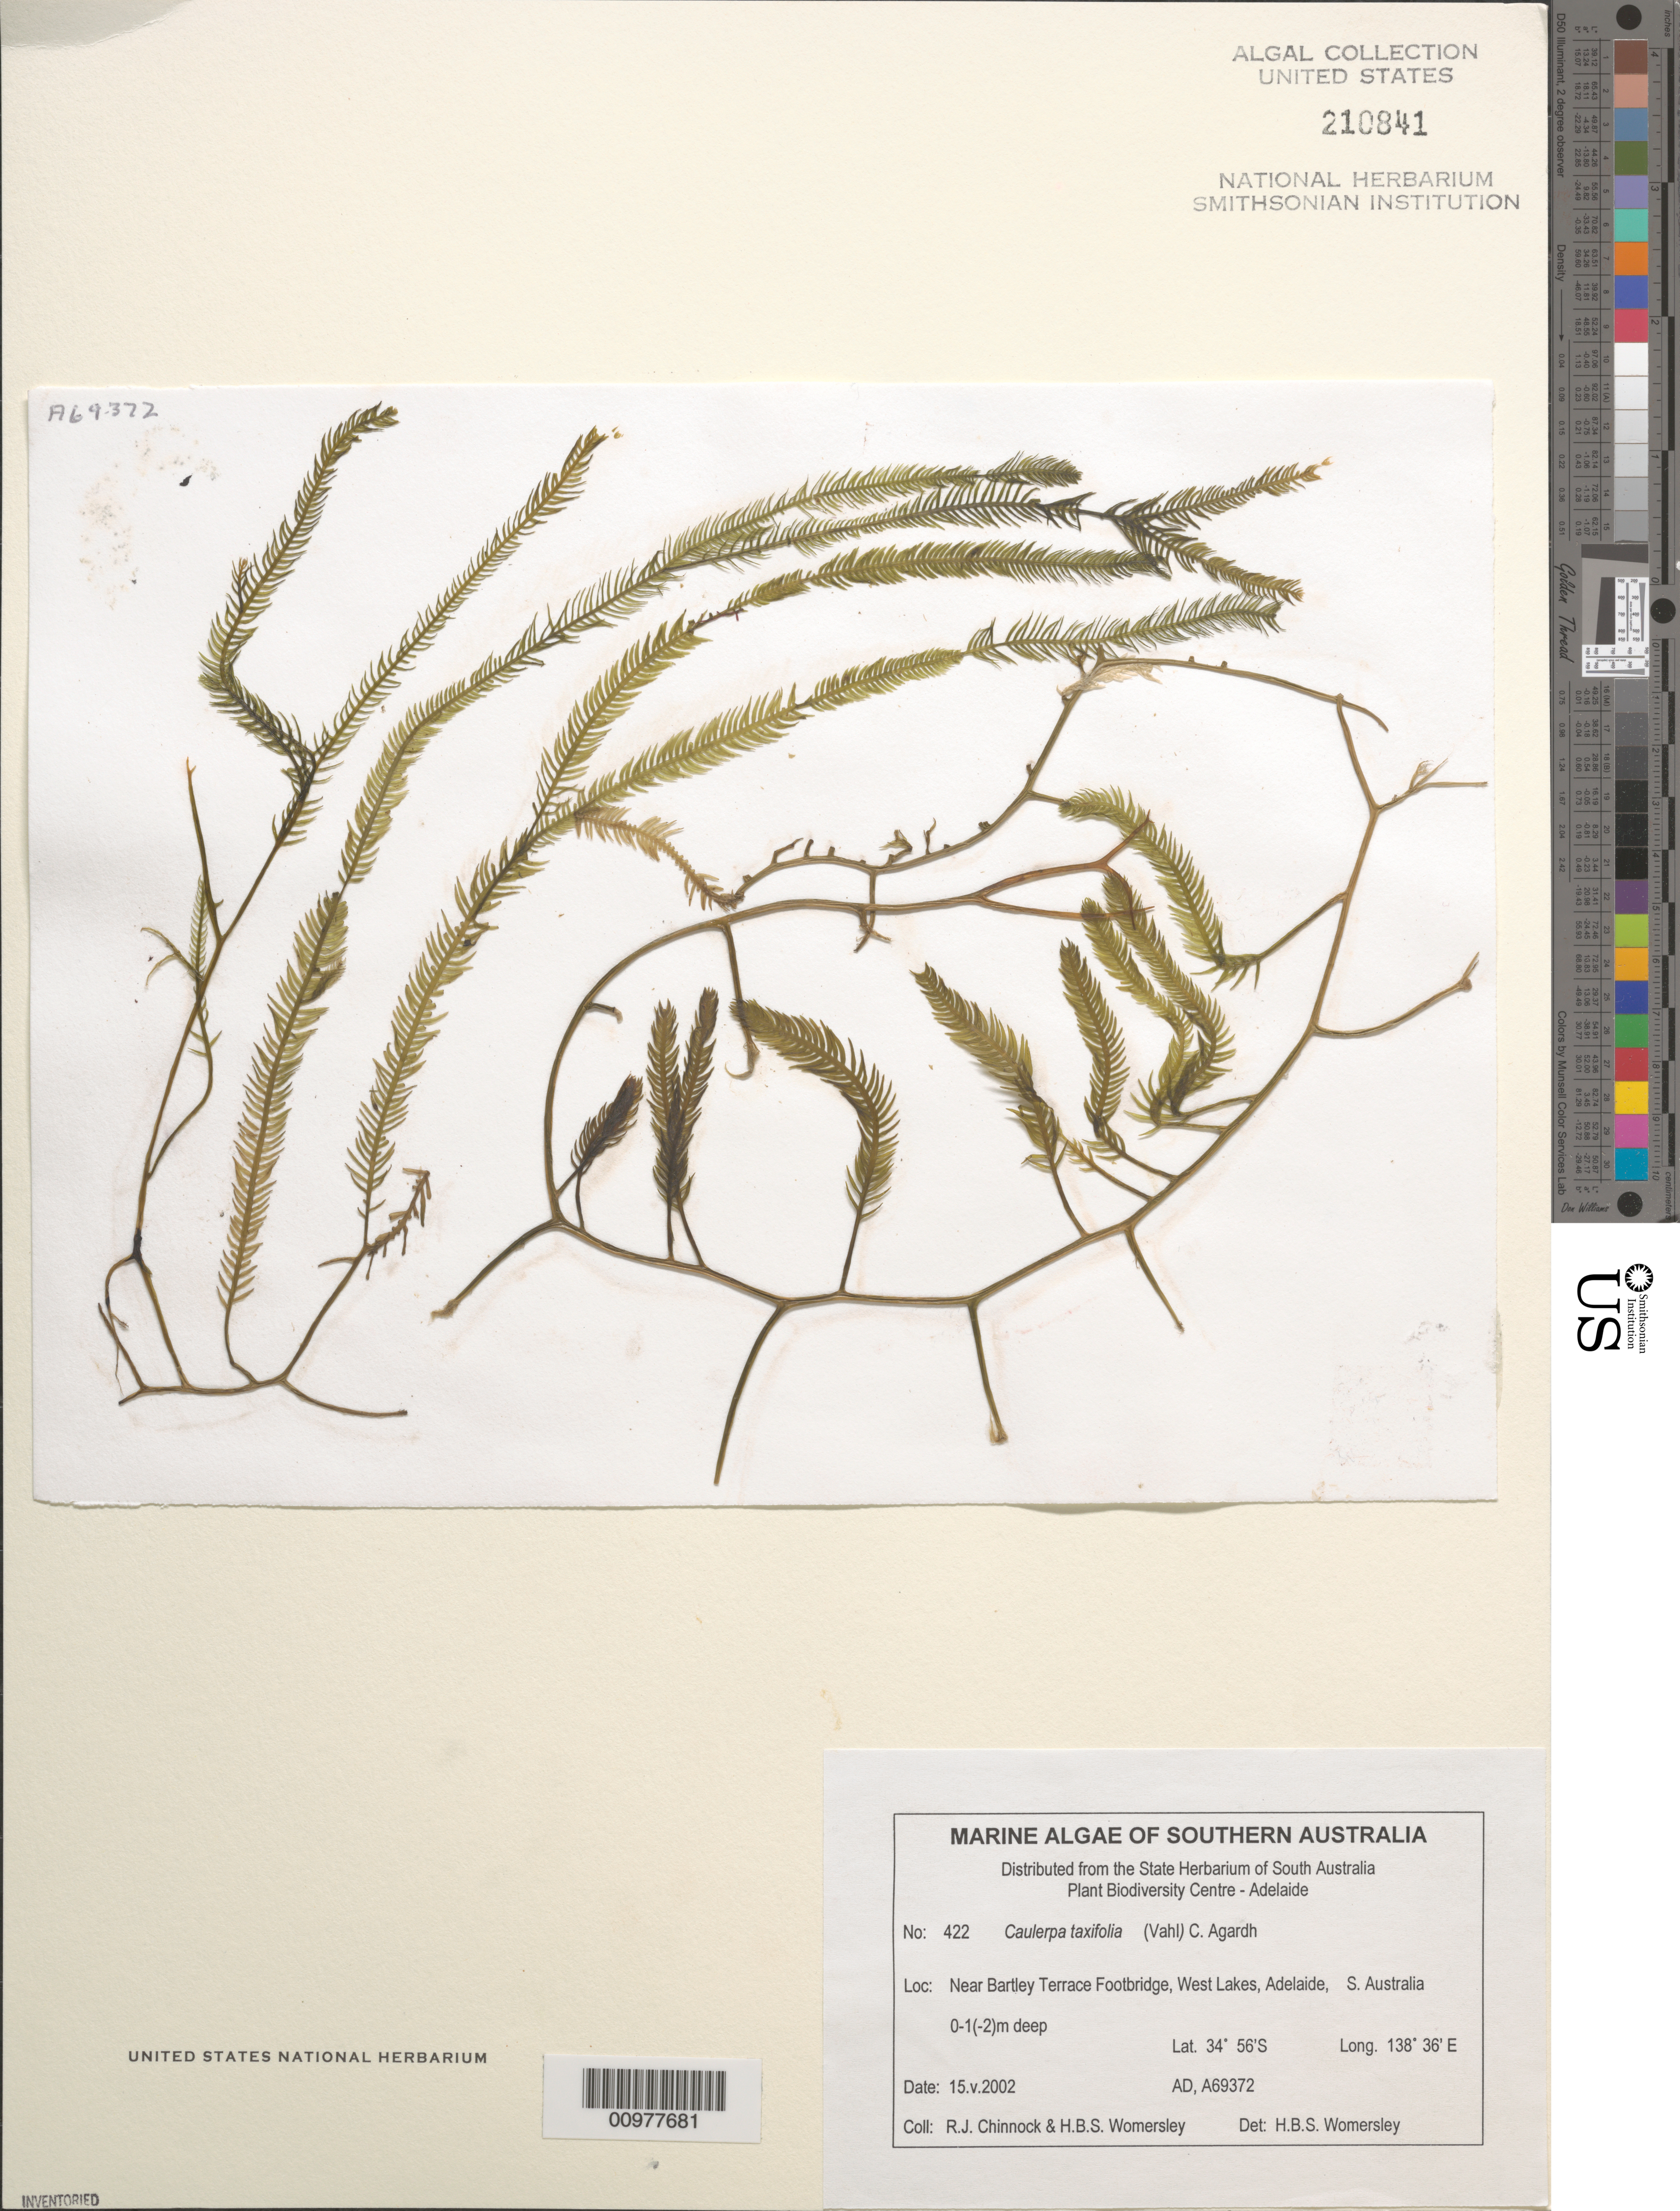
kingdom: Plantae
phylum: Chlorophyta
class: Ulvophyceae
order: Bryopsidales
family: Caulerpaceae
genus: Caulerpa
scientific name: Caulerpa taxifolia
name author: (M. Vahl) C. Agardh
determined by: Womersley, H. B. S.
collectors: H. B. S. Womersley & R. J. Chinnock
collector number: AD A69372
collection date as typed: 15 May 2002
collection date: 2002-05-15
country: Australia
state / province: South Australia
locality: Adelaide, West Lakes, near Bartley Terrace Footbridge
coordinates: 34 56'S, 138 36'E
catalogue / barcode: US 210841